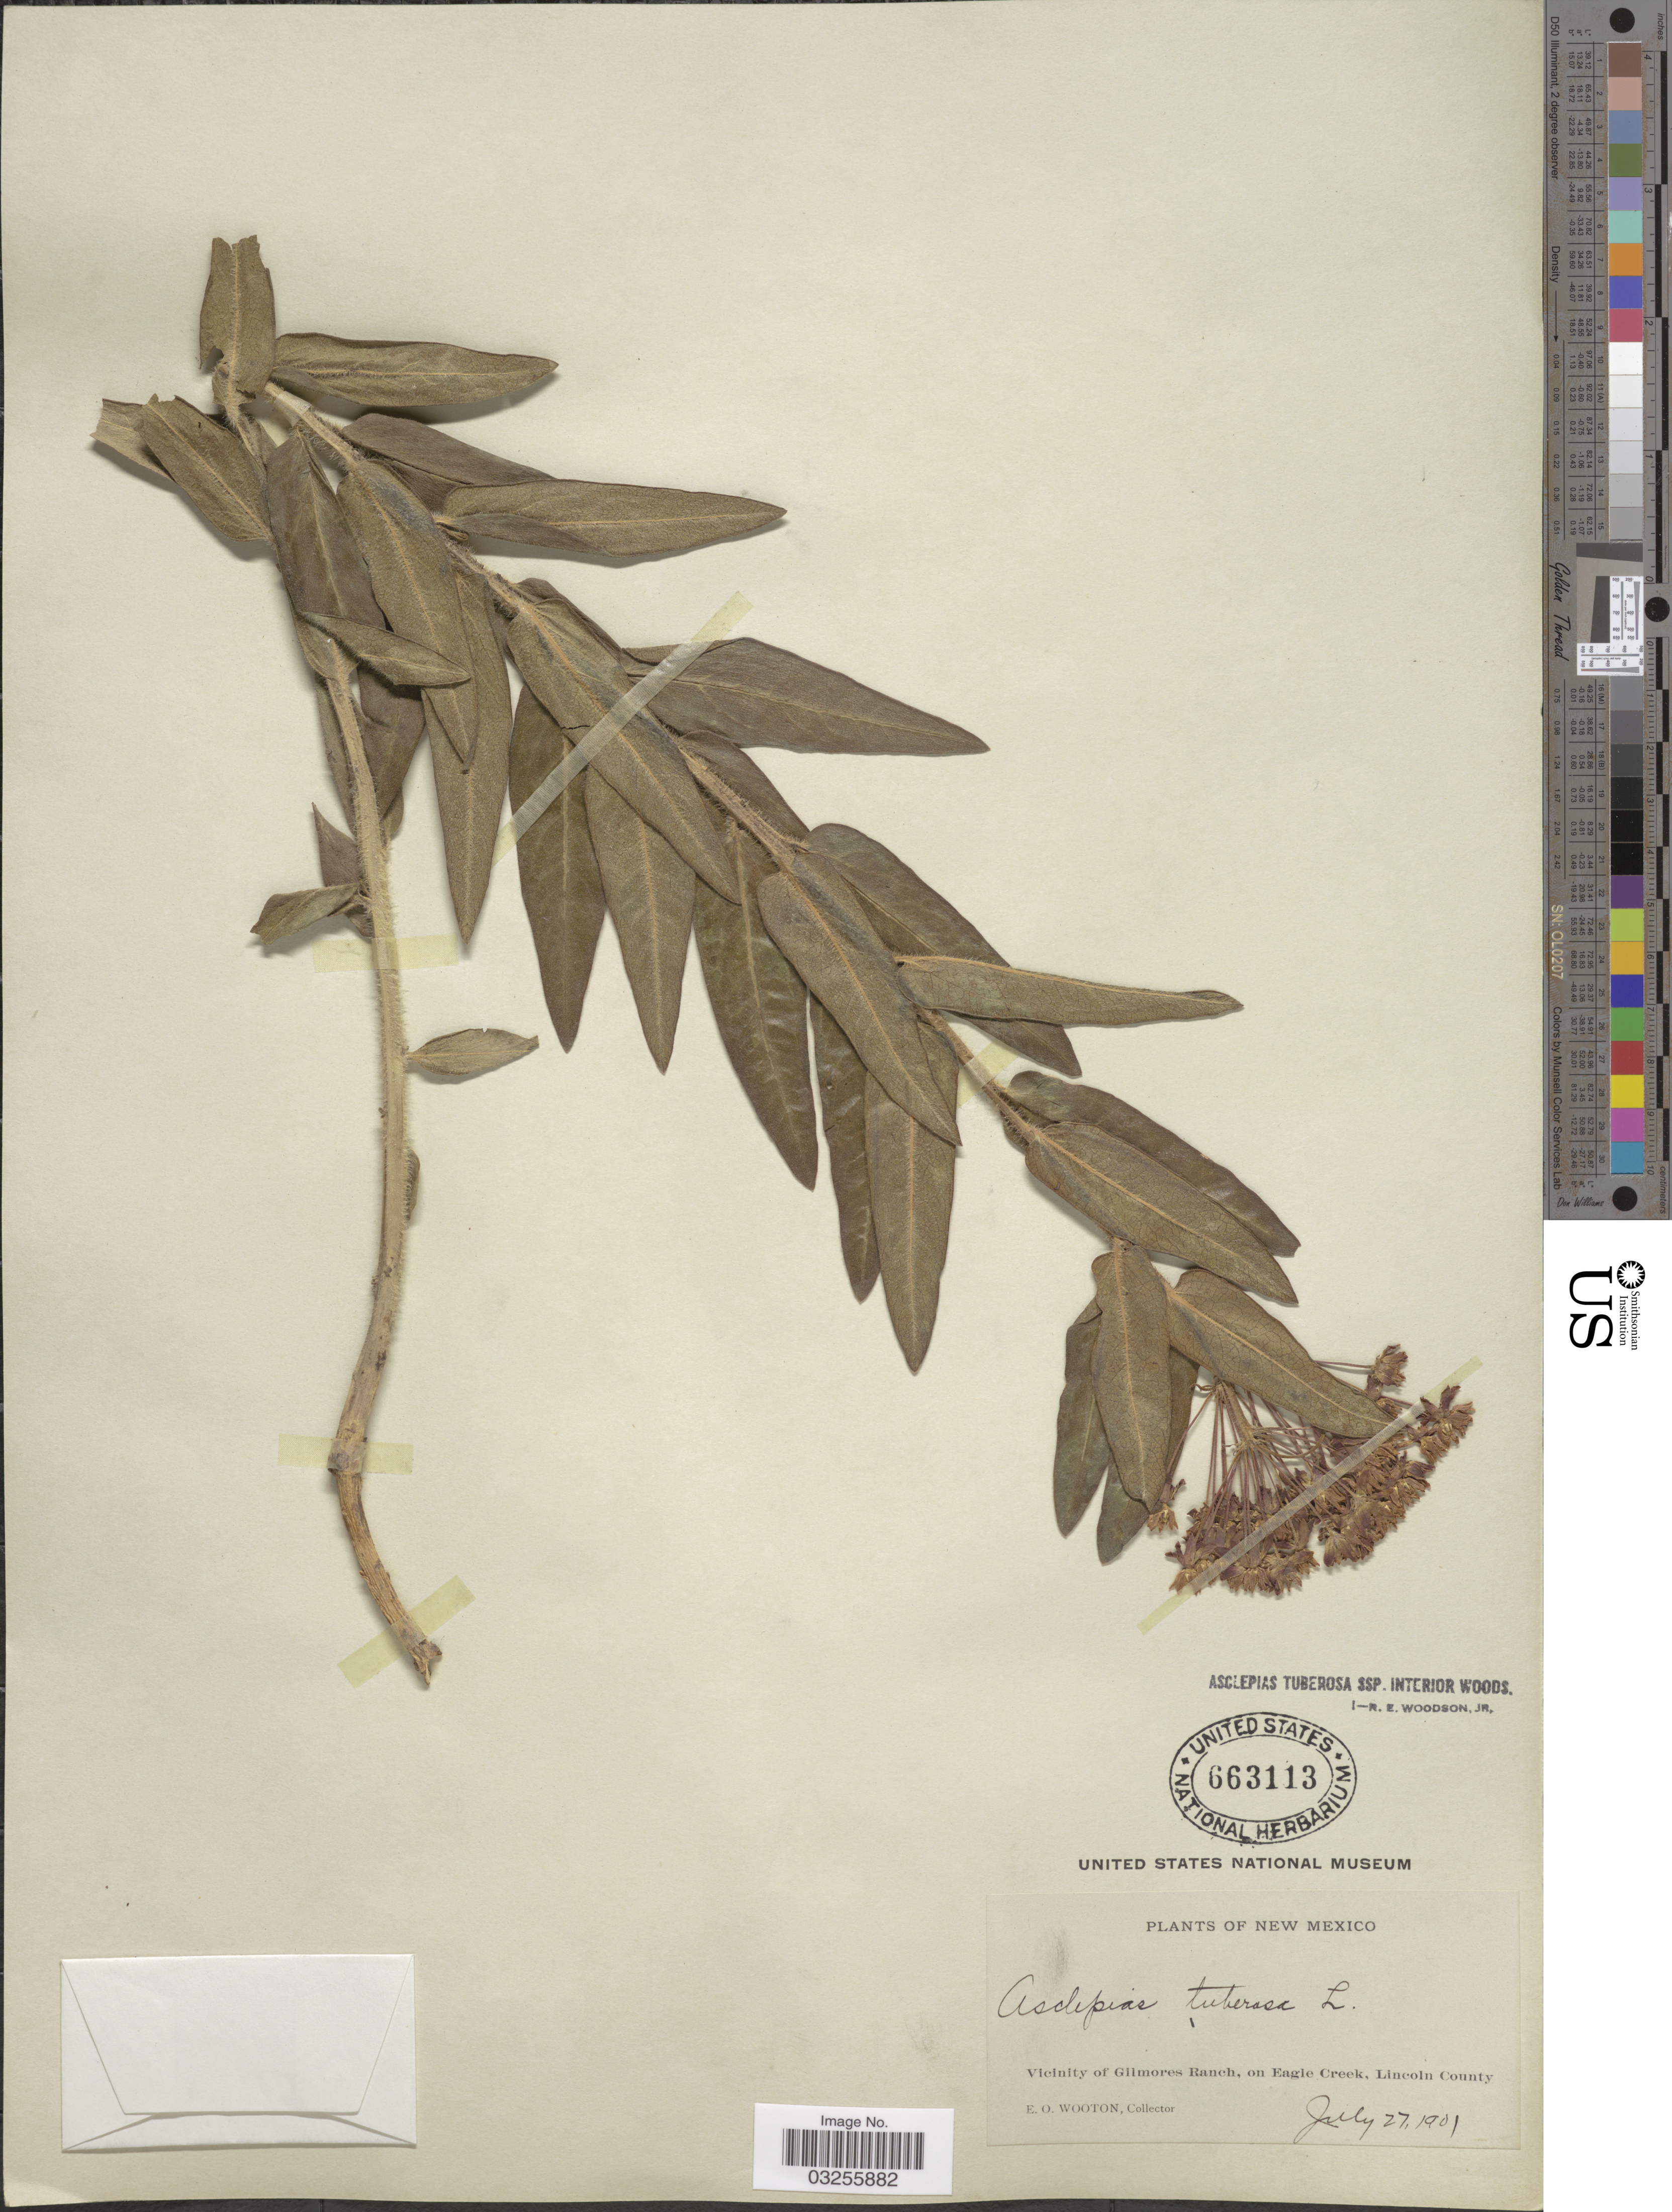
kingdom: Plantae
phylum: Tracheophyta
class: Magnoliopsida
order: Gentianales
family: Apocynaceae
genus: Asclepias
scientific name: Asclepias tuberosa subsp. interior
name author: Woodson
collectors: E. O. Wooton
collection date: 1901-07-27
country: United States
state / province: New Mexico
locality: Vicinity of Gillmores Ranch, on Eagle Creek, Lincoln County.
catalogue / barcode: US 663113